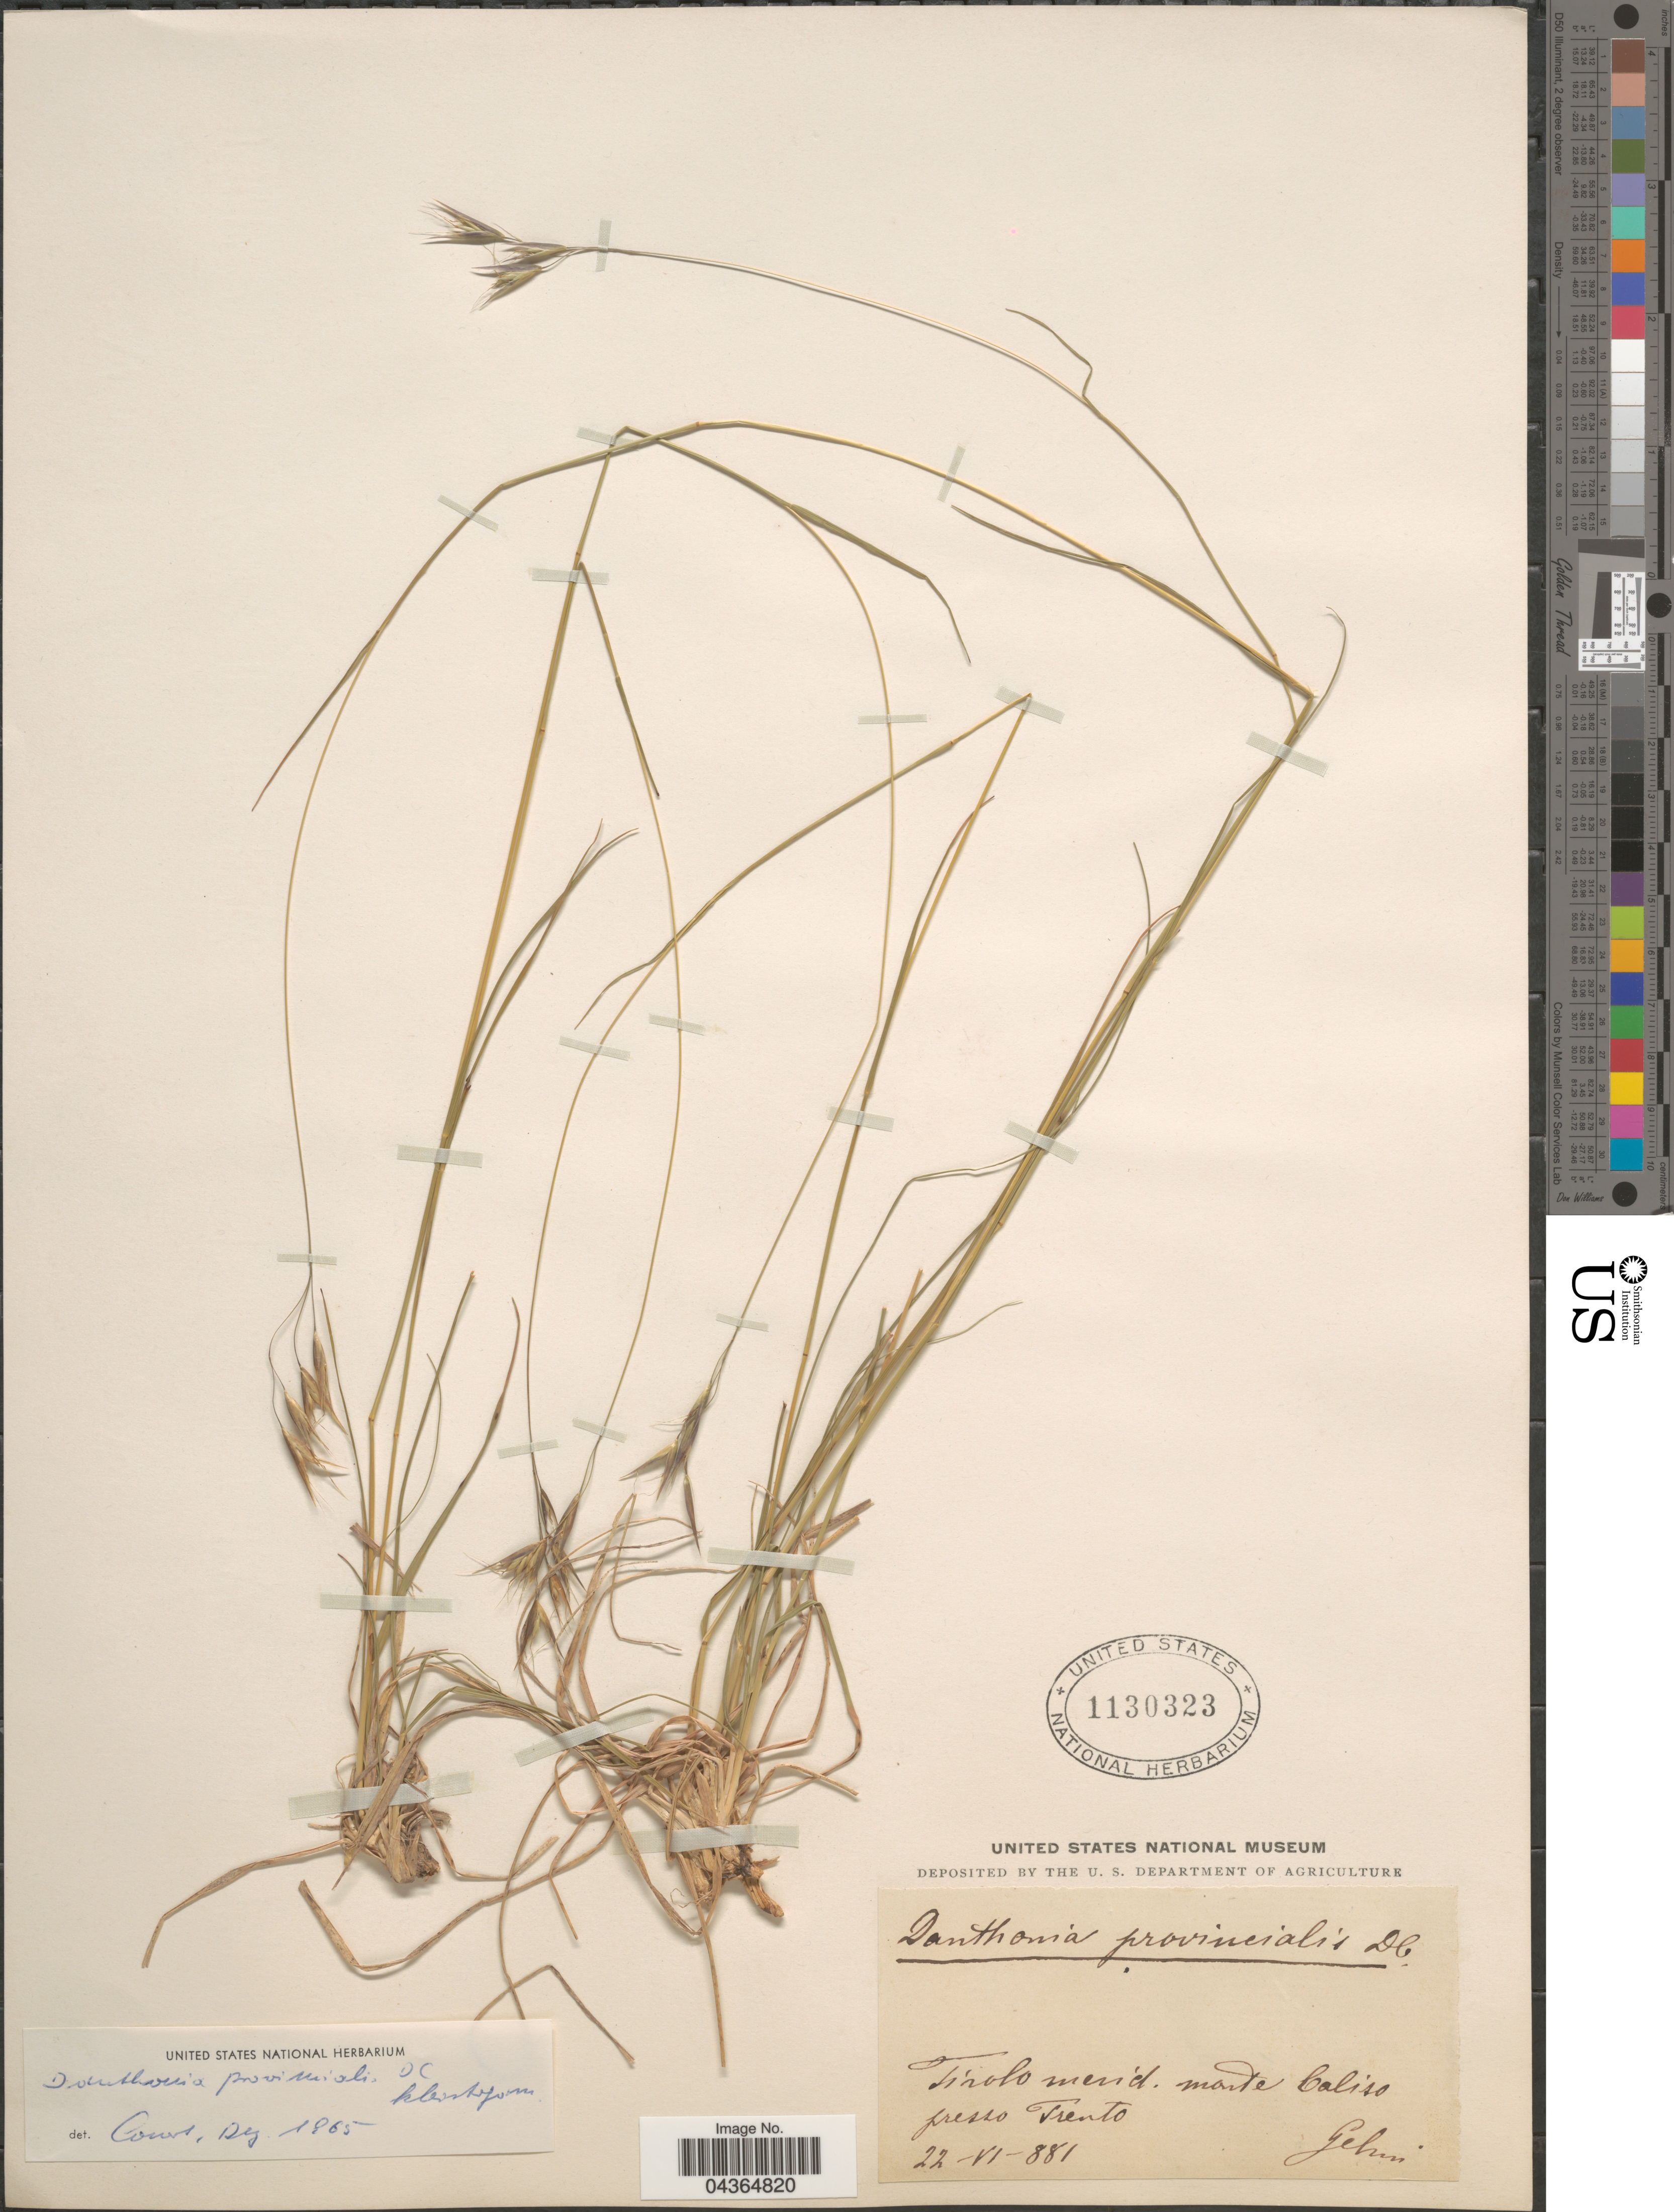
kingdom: Plantae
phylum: Tracheophyta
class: Liliopsida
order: Poales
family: Poaceae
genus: Danthonia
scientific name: Danthonia alpina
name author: Vest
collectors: -. Gelmi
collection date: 1881-06-22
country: Italy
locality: Tirolo merid. Monte Caliso presso Trento.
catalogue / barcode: US 1130323